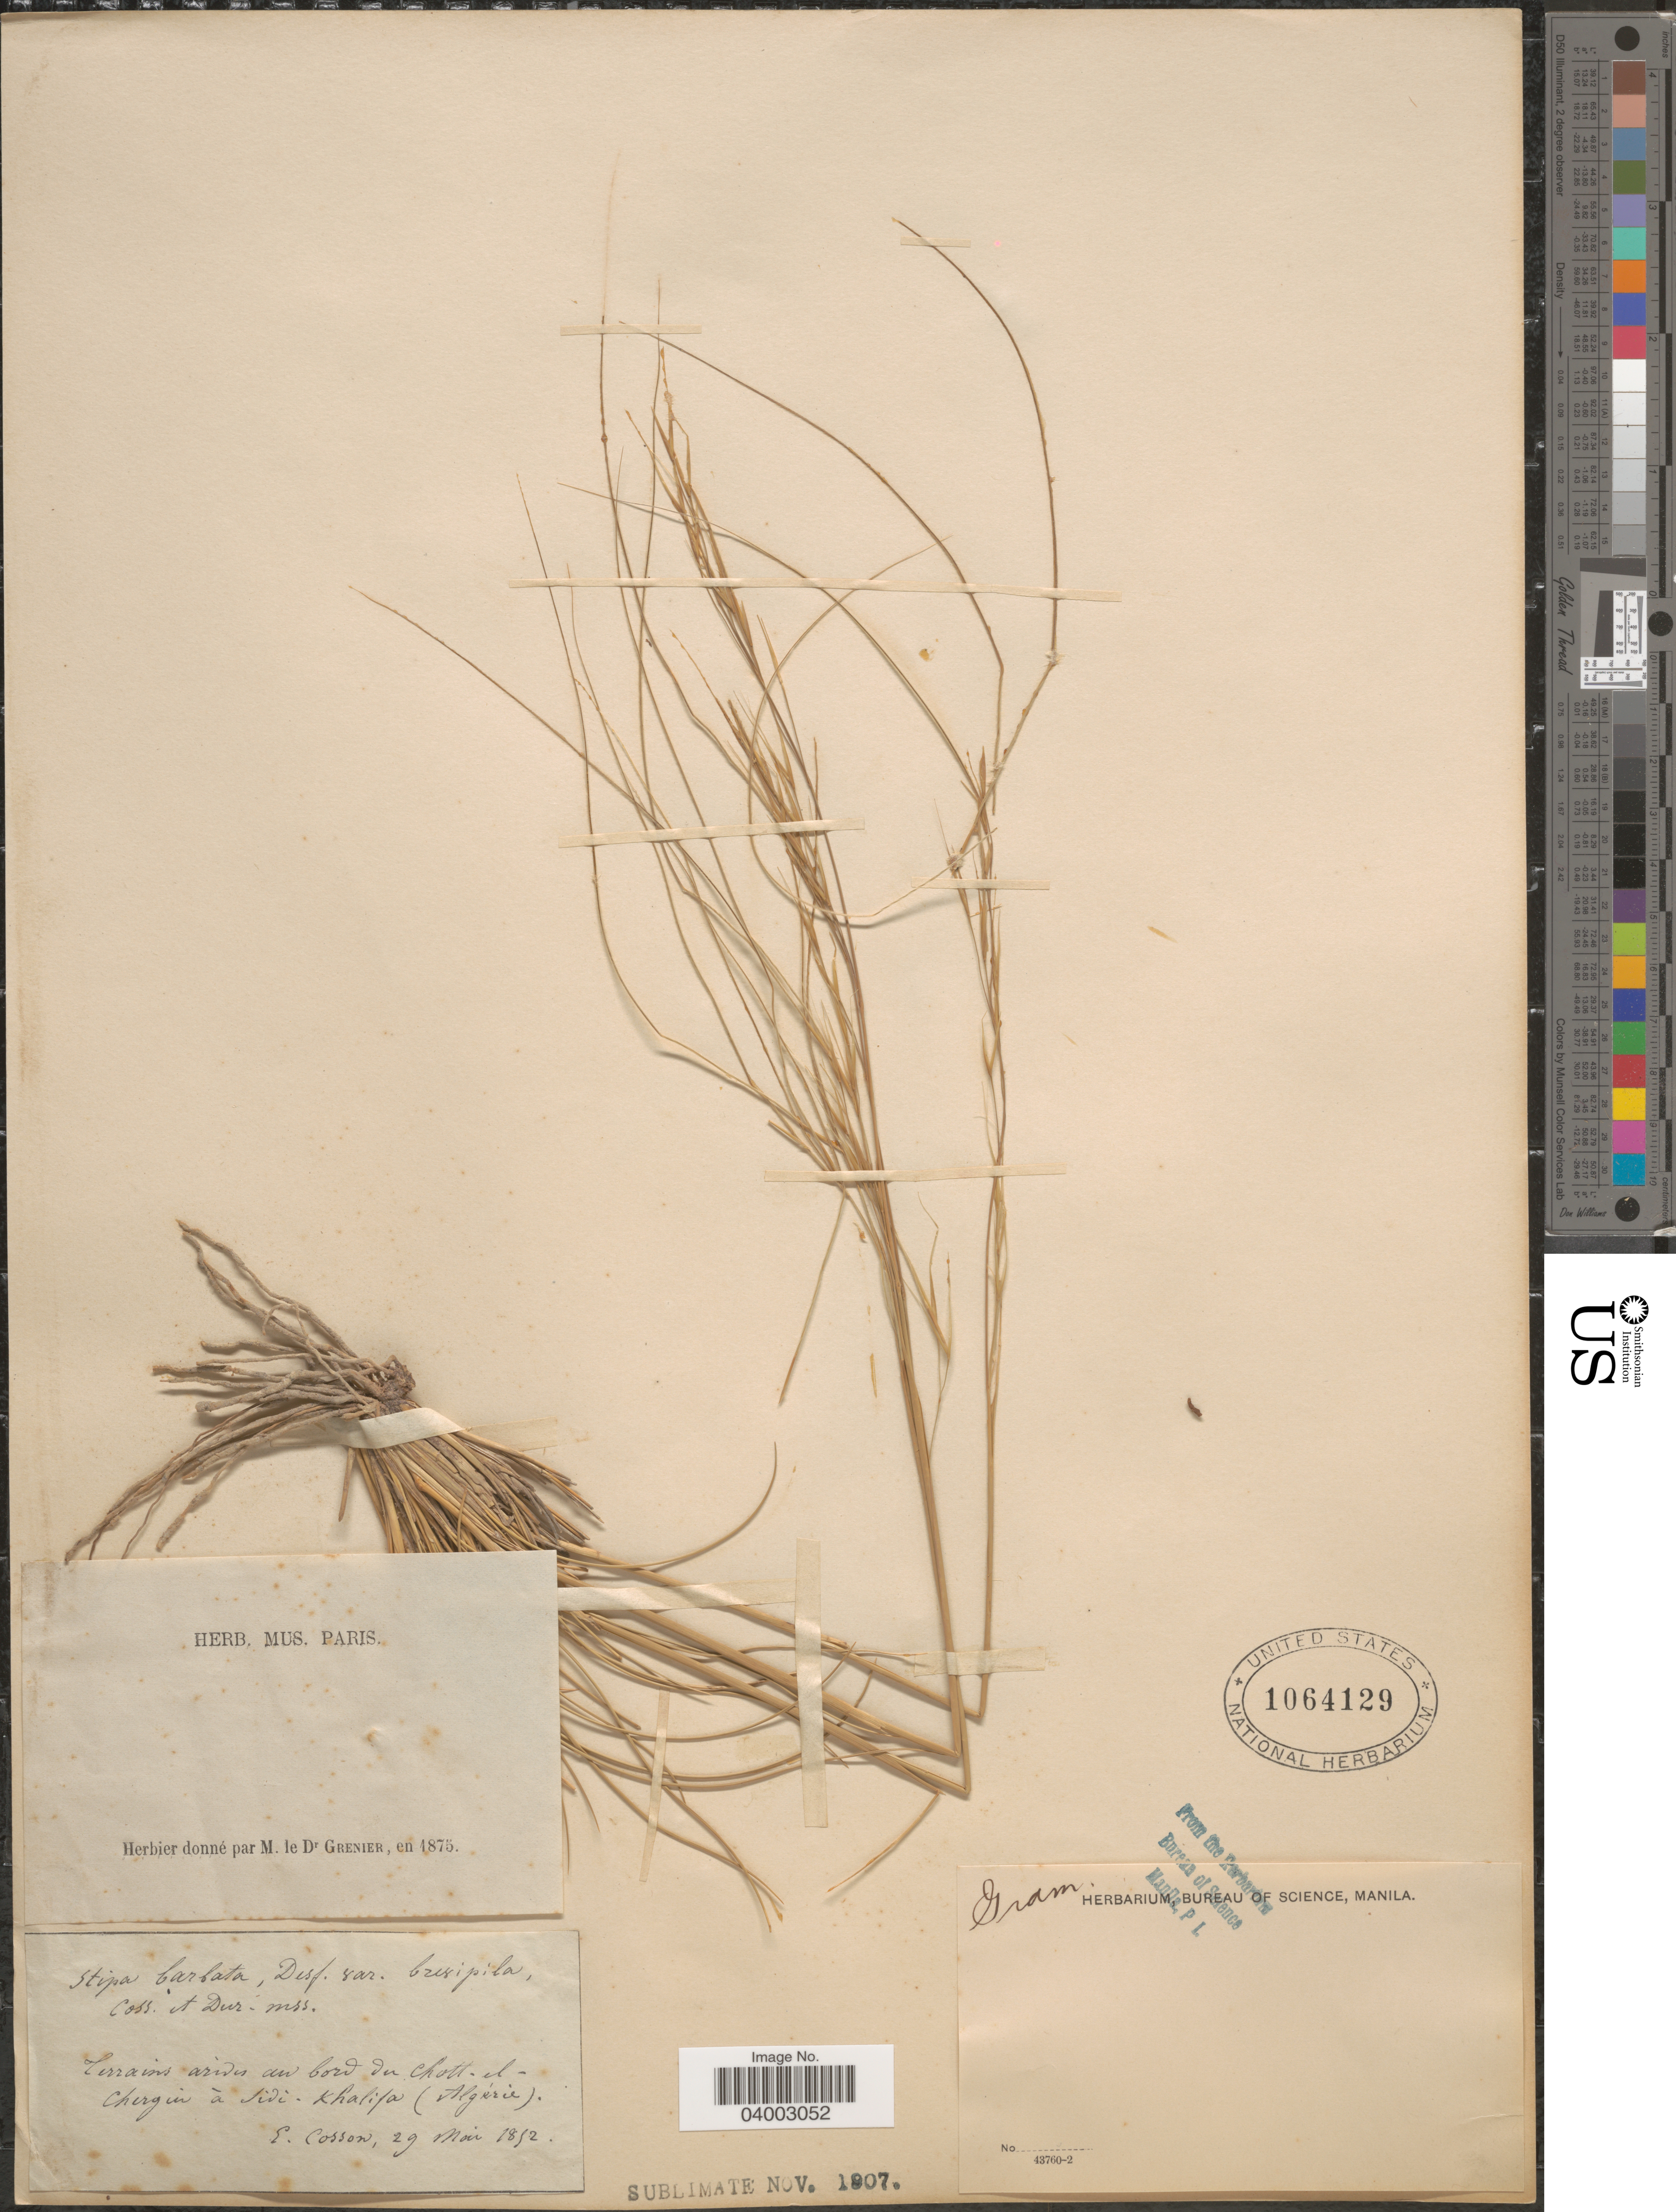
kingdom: Plantae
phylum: Tracheophyta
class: Liliopsida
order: Poales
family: Poaceae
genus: Stipa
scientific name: Stipa barbata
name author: Michx.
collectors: E. Cosson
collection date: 1852-05-29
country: Algeria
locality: Terrains arides au bord du Chott-el-Chergui à Sidi-Khalifa (Algérie).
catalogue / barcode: US 1064129